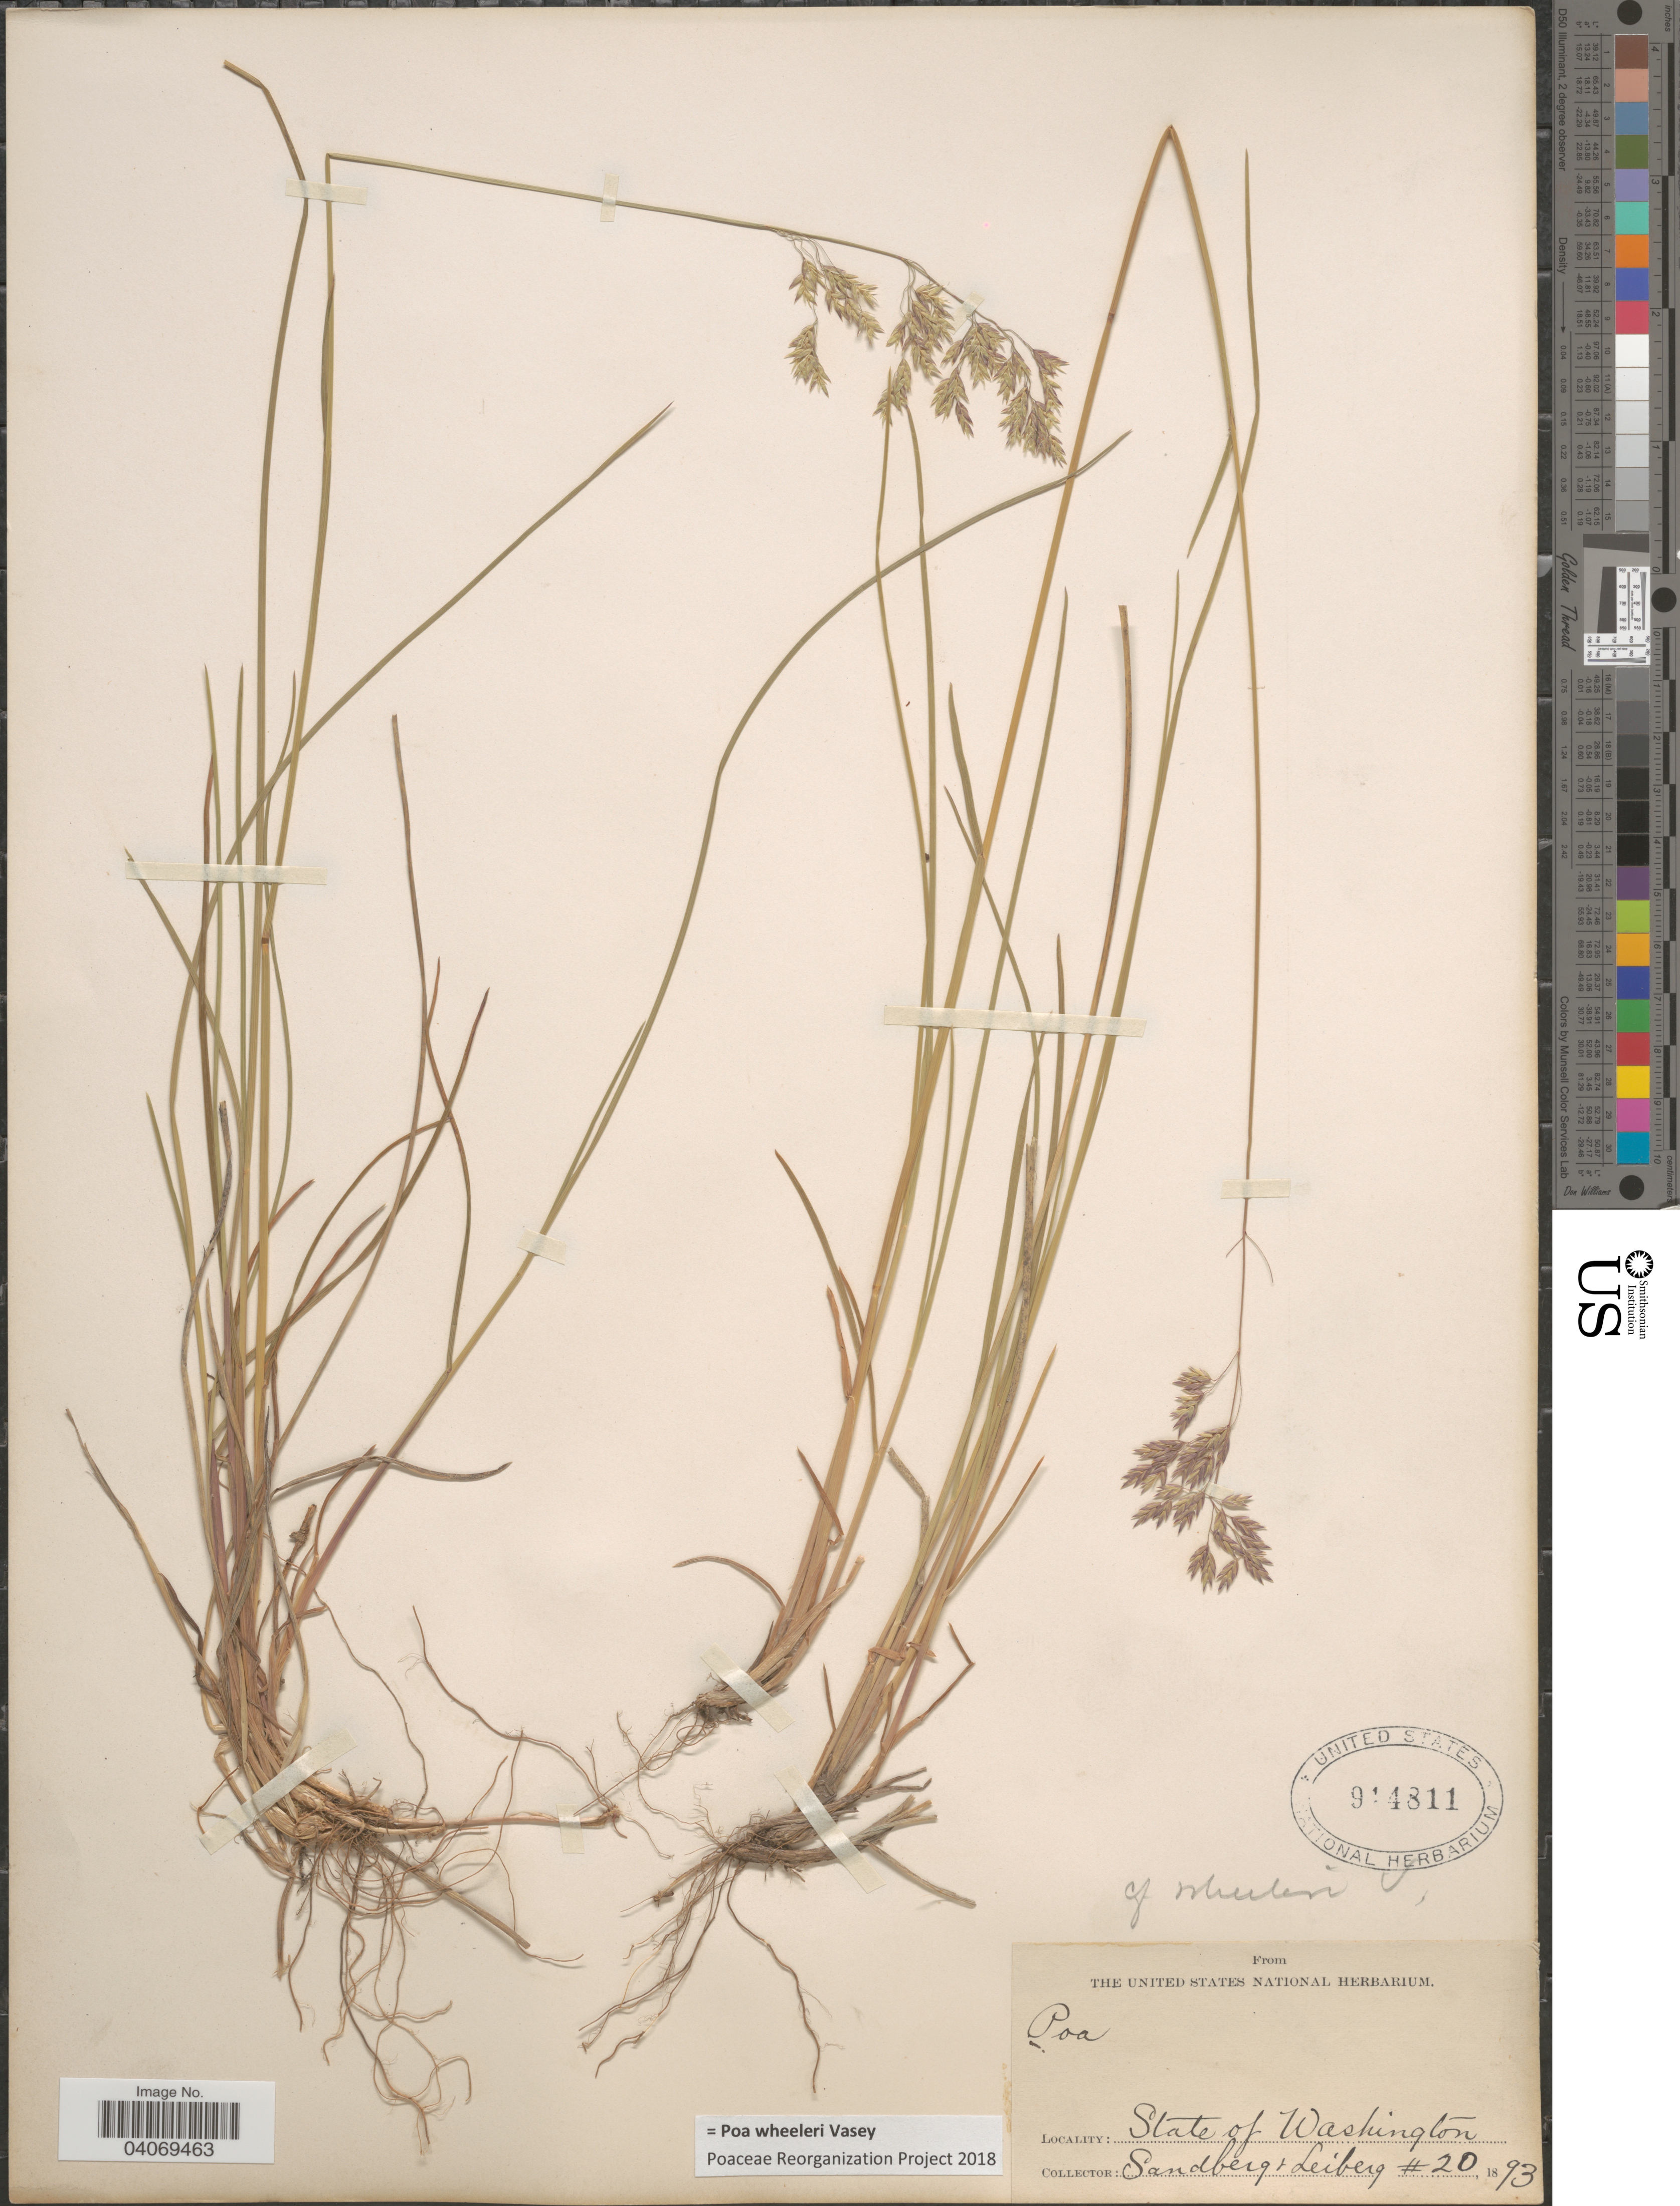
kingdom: Plantae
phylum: Tracheophyta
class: Liliopsida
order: Poales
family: Poaceae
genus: Poa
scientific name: Poa wheeleri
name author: Vasey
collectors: Sandberg & -. Leiberg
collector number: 20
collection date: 1893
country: United States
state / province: Washington